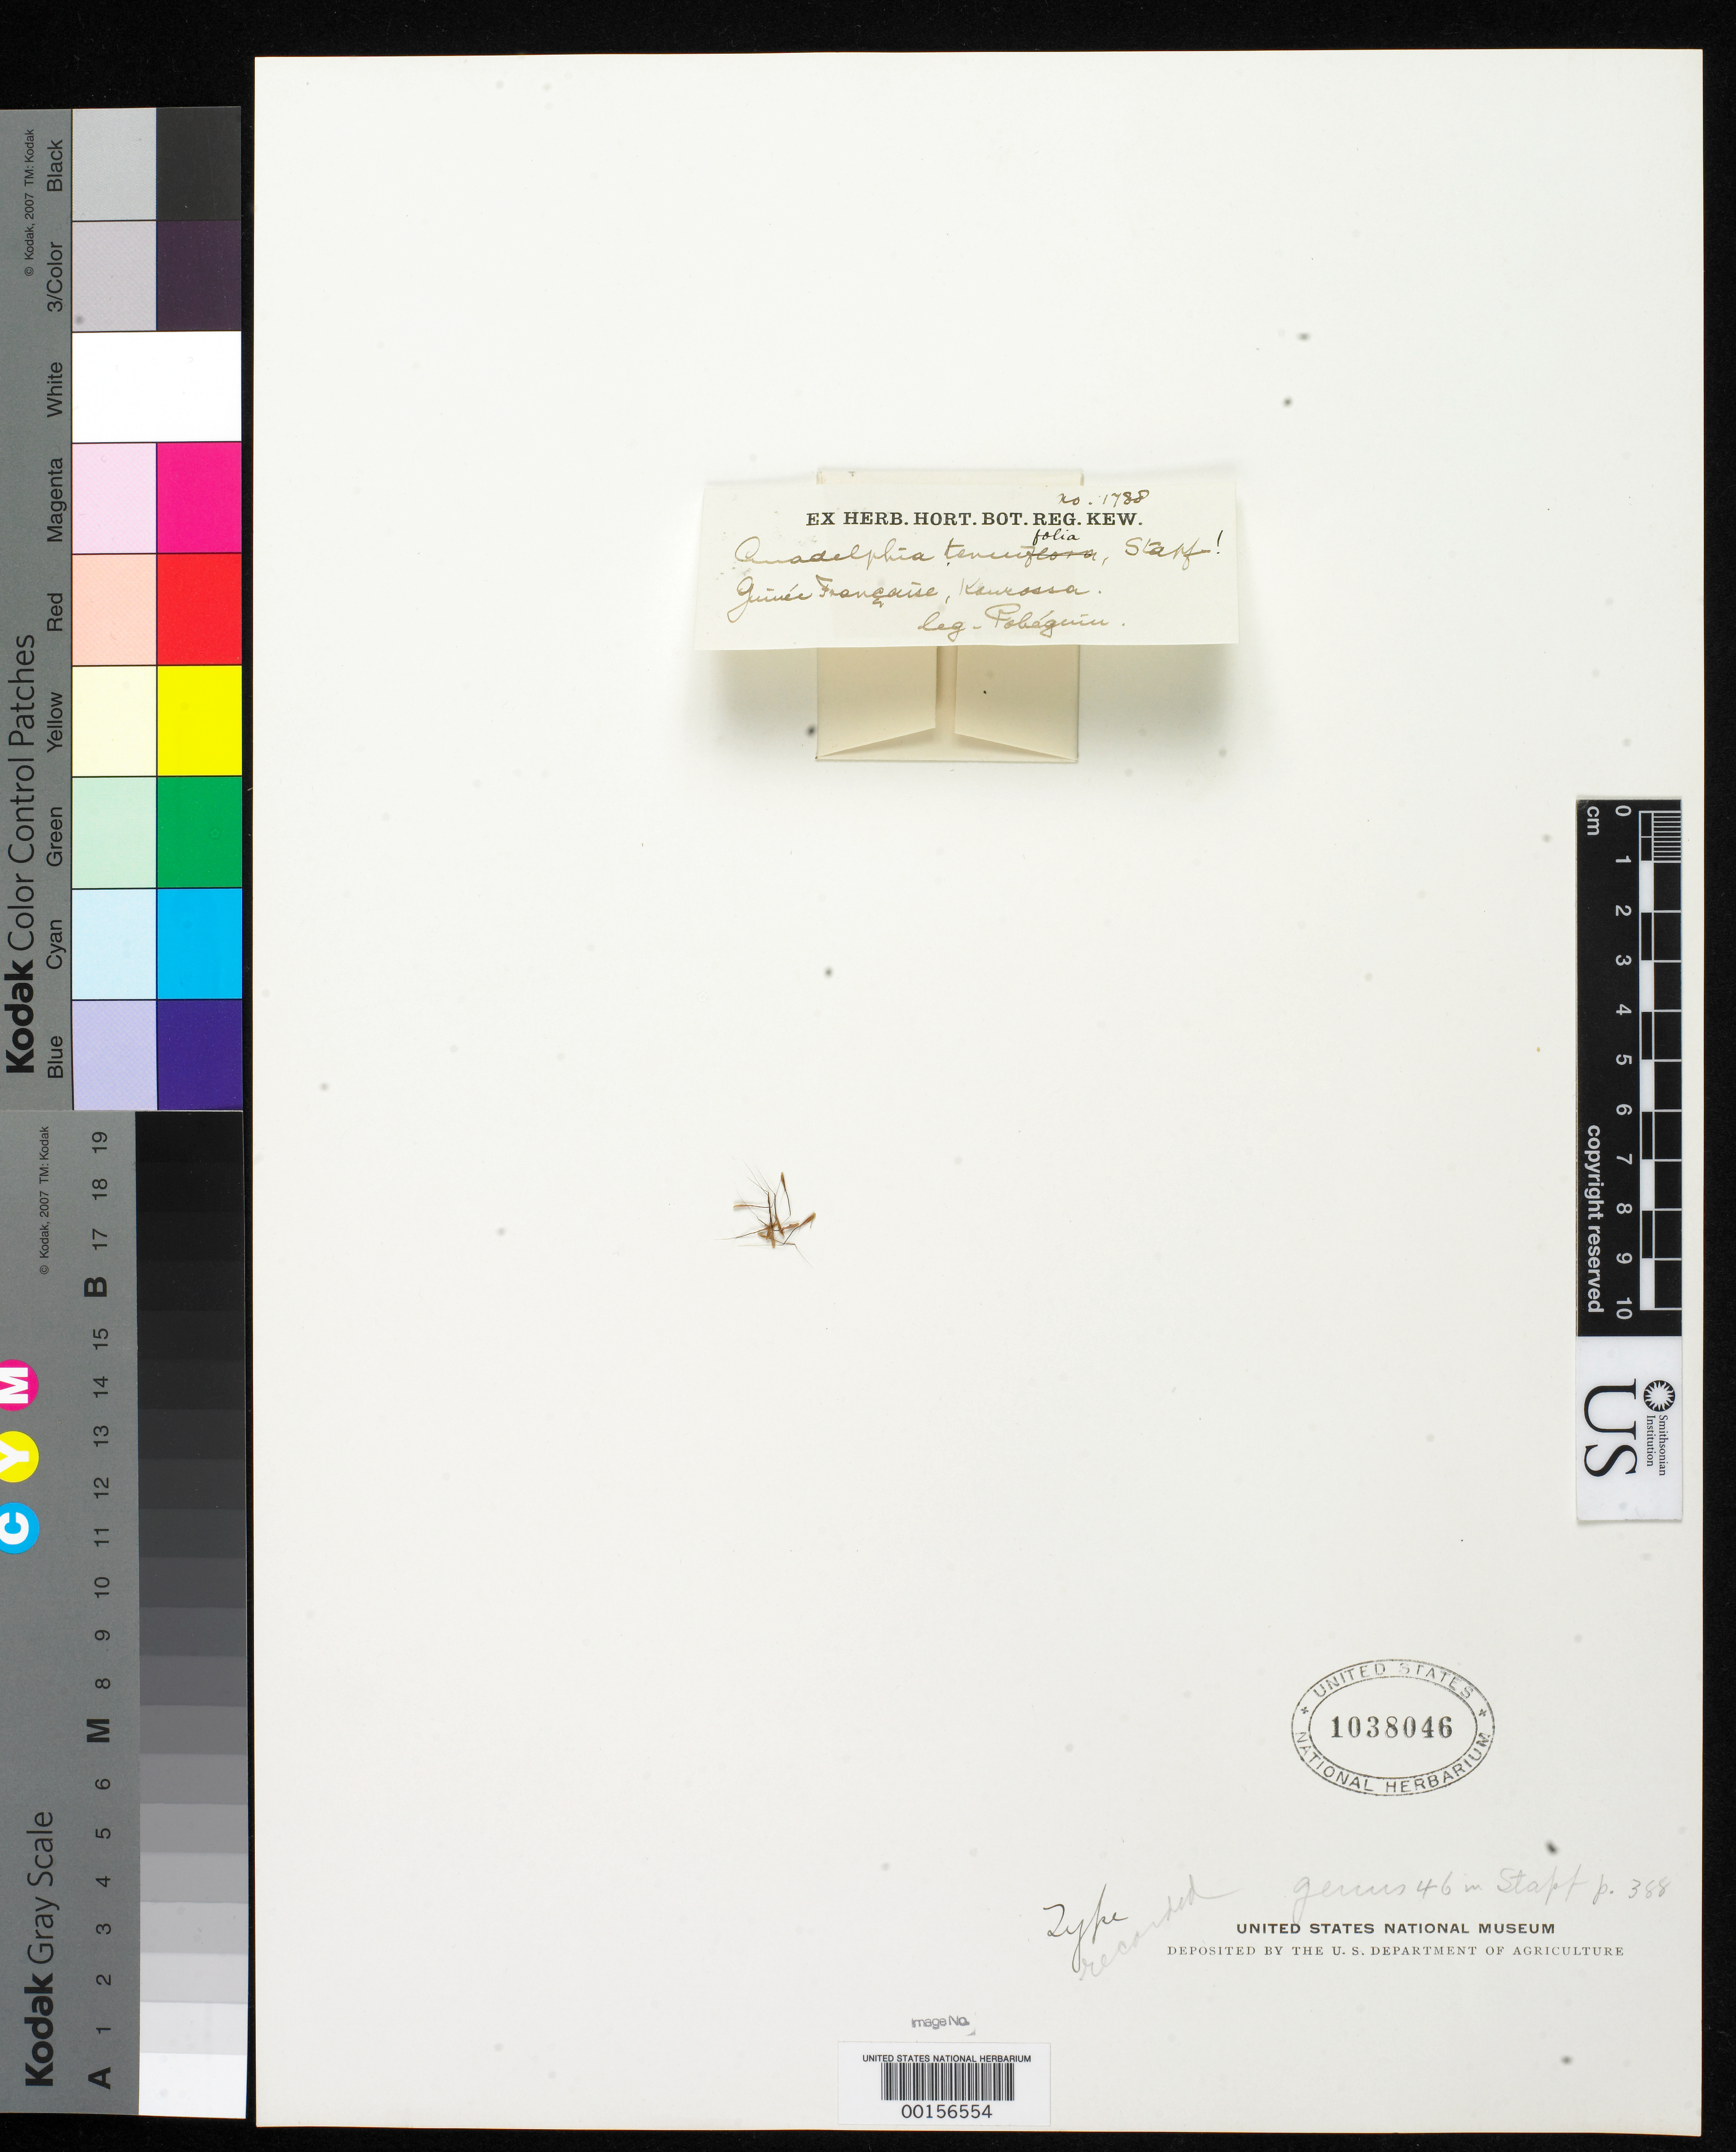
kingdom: Plantae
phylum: Tracheophyta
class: Liliopsida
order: Poales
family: Poaceae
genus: Anadelphia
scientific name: Anadelphia tenuifolia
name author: Stapf in Prain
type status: Type Fragment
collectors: C. Pobeguin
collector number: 1788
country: Guinea-Bissau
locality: Futa Jallon, in damp places near Timbo.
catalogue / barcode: US 1038046